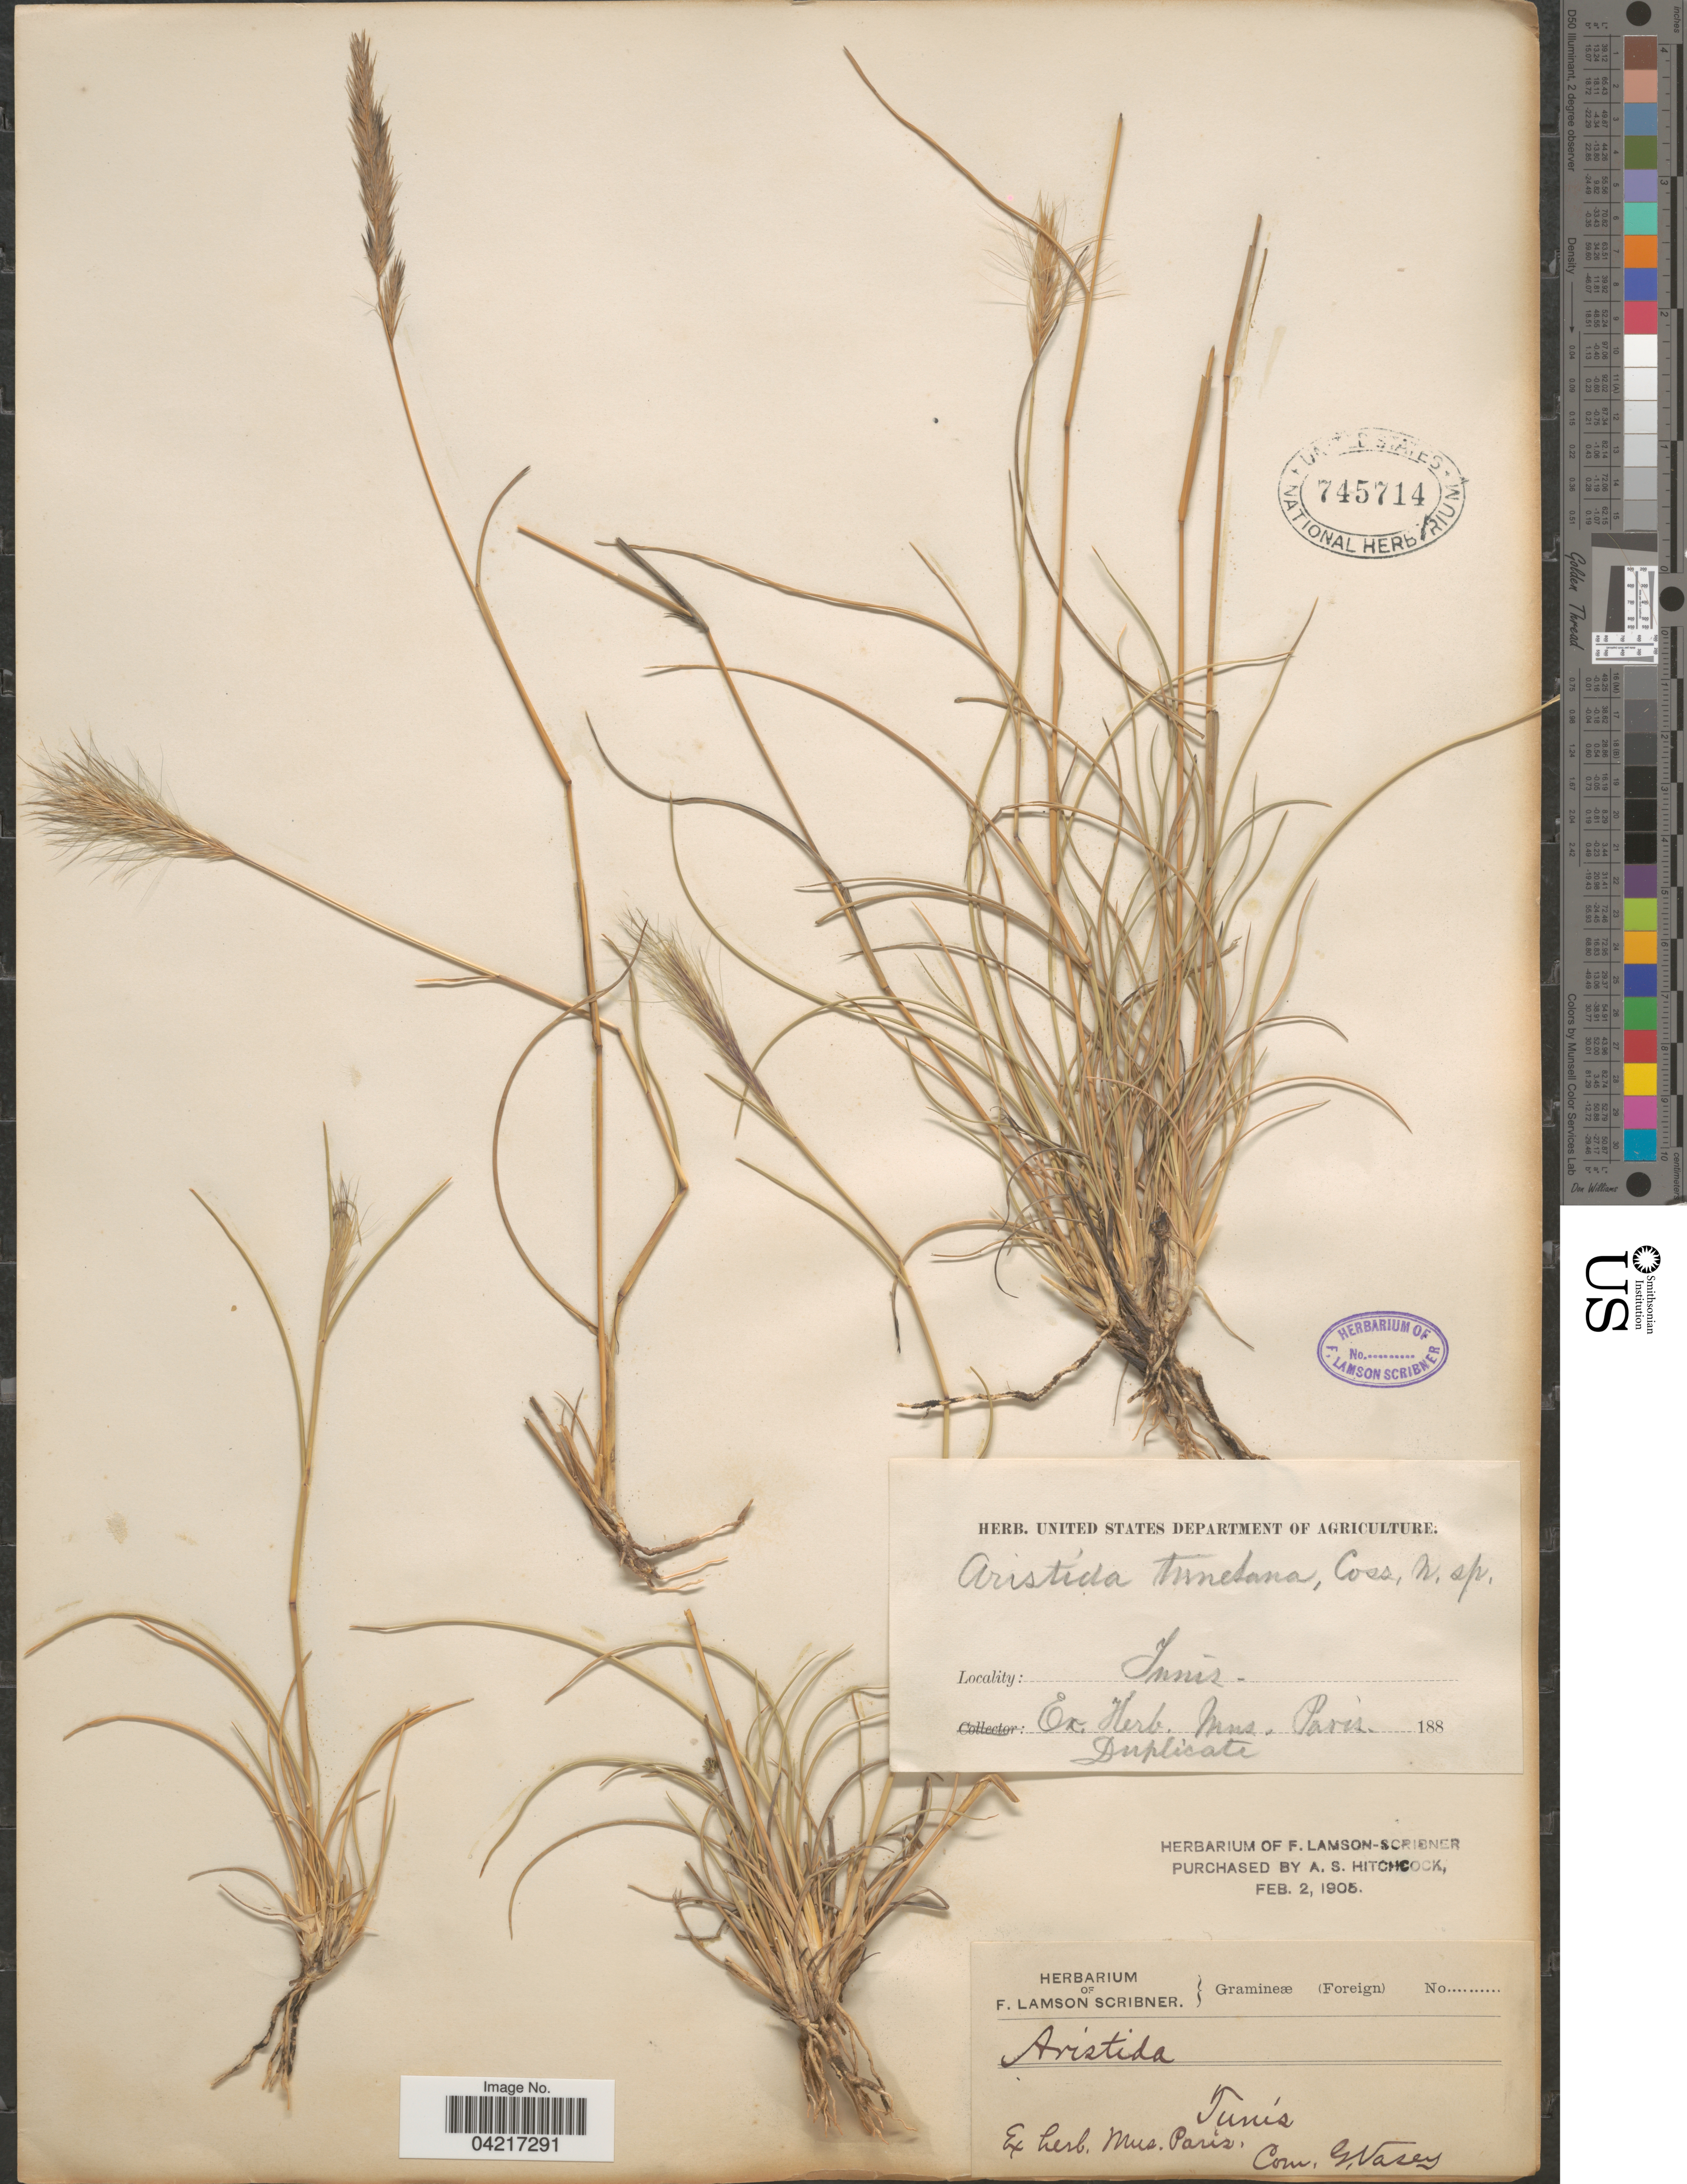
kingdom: Plantae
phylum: Tracheophyta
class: Liliopsida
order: Poales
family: Poaceae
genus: Aristida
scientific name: Aristida congesta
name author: Roem. & Schult.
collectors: ex herb. F. Lamson Scribner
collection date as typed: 188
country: Tunisia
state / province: Tunis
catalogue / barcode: US 745714